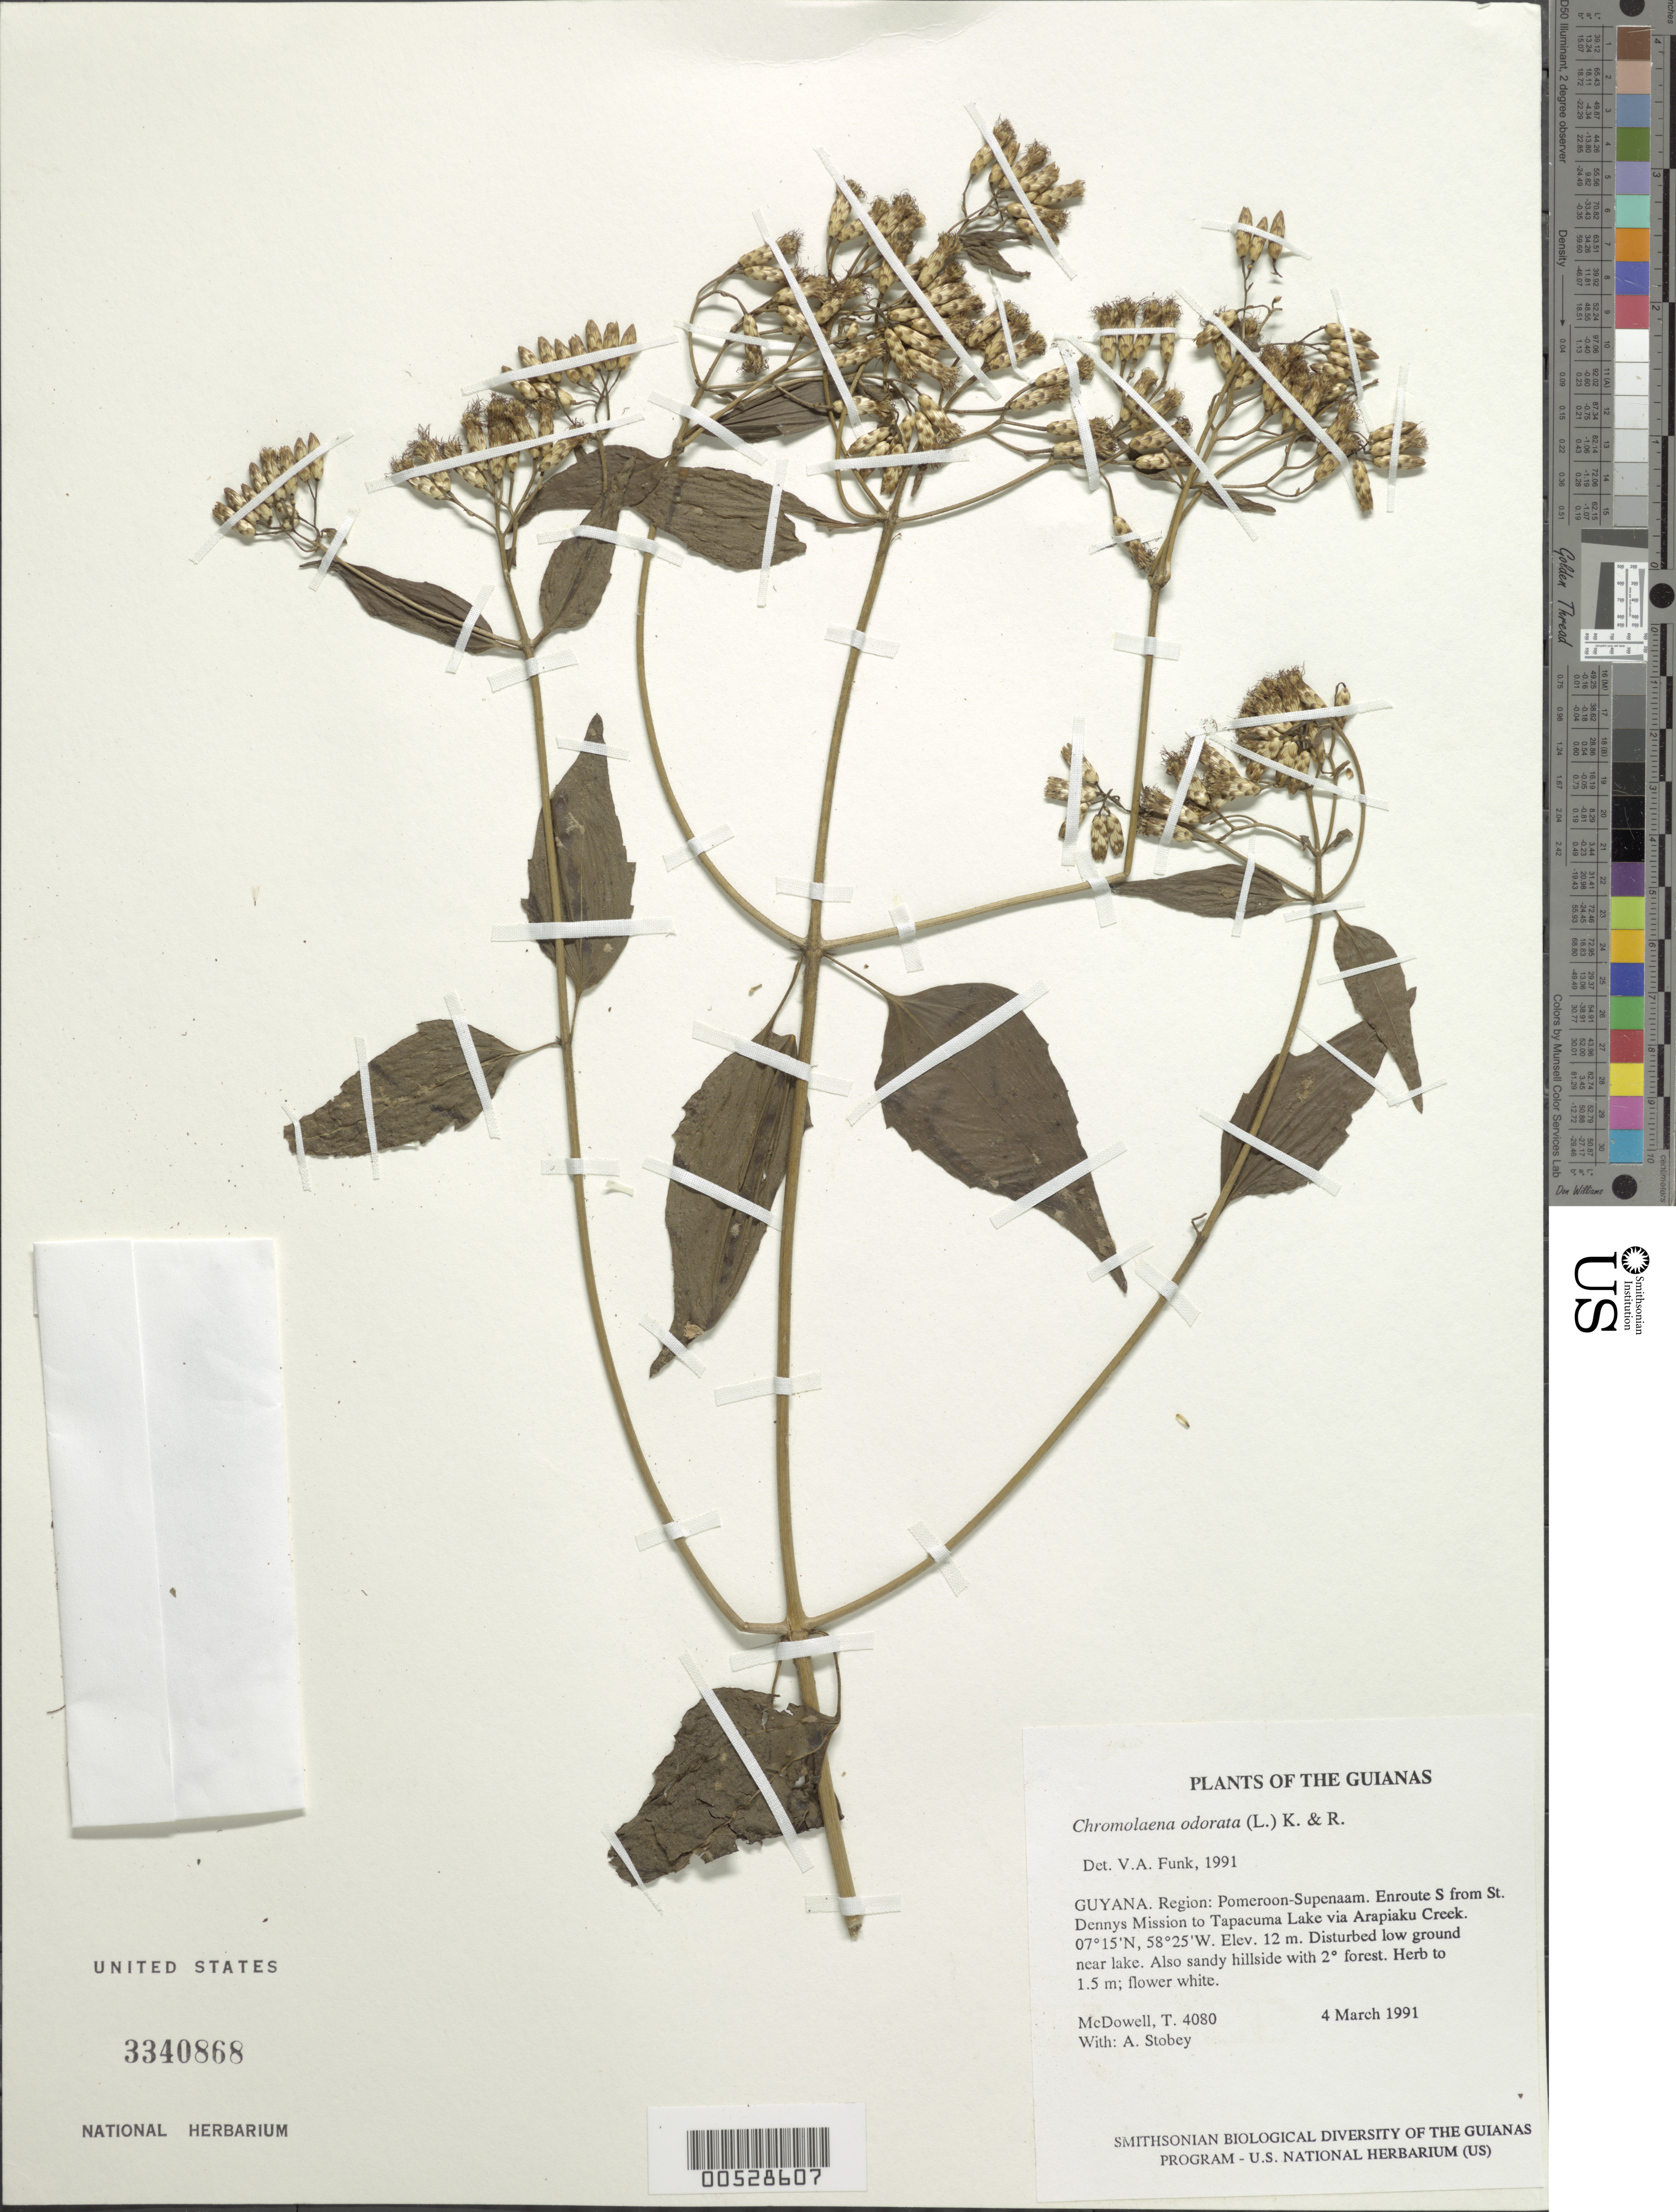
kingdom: Plantae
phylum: Tracheophyta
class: Magnoliopsida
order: Asterales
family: Asteraceae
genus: Chromolaena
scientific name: Chromolaena odorata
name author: (L.) R.M. King & H. Rob.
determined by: Funk, Vicki A., (BOT), Smithsonian Institution - National Museum of Natural History (UNITED STATES)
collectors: T. McDowell, D. Gopaul, C. N. Horn & J. H. Wiersema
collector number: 4080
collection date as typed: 4 March 1991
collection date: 1991-03-04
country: Guyana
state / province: Pomeroon-Supenaam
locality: Enroute S from St. Dennys Mission to Tapacuma Lake via Arapiaku Creek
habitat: Disturbed low ground near lake. Also sandy hillside with secondary forest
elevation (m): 12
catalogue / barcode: US 3340868